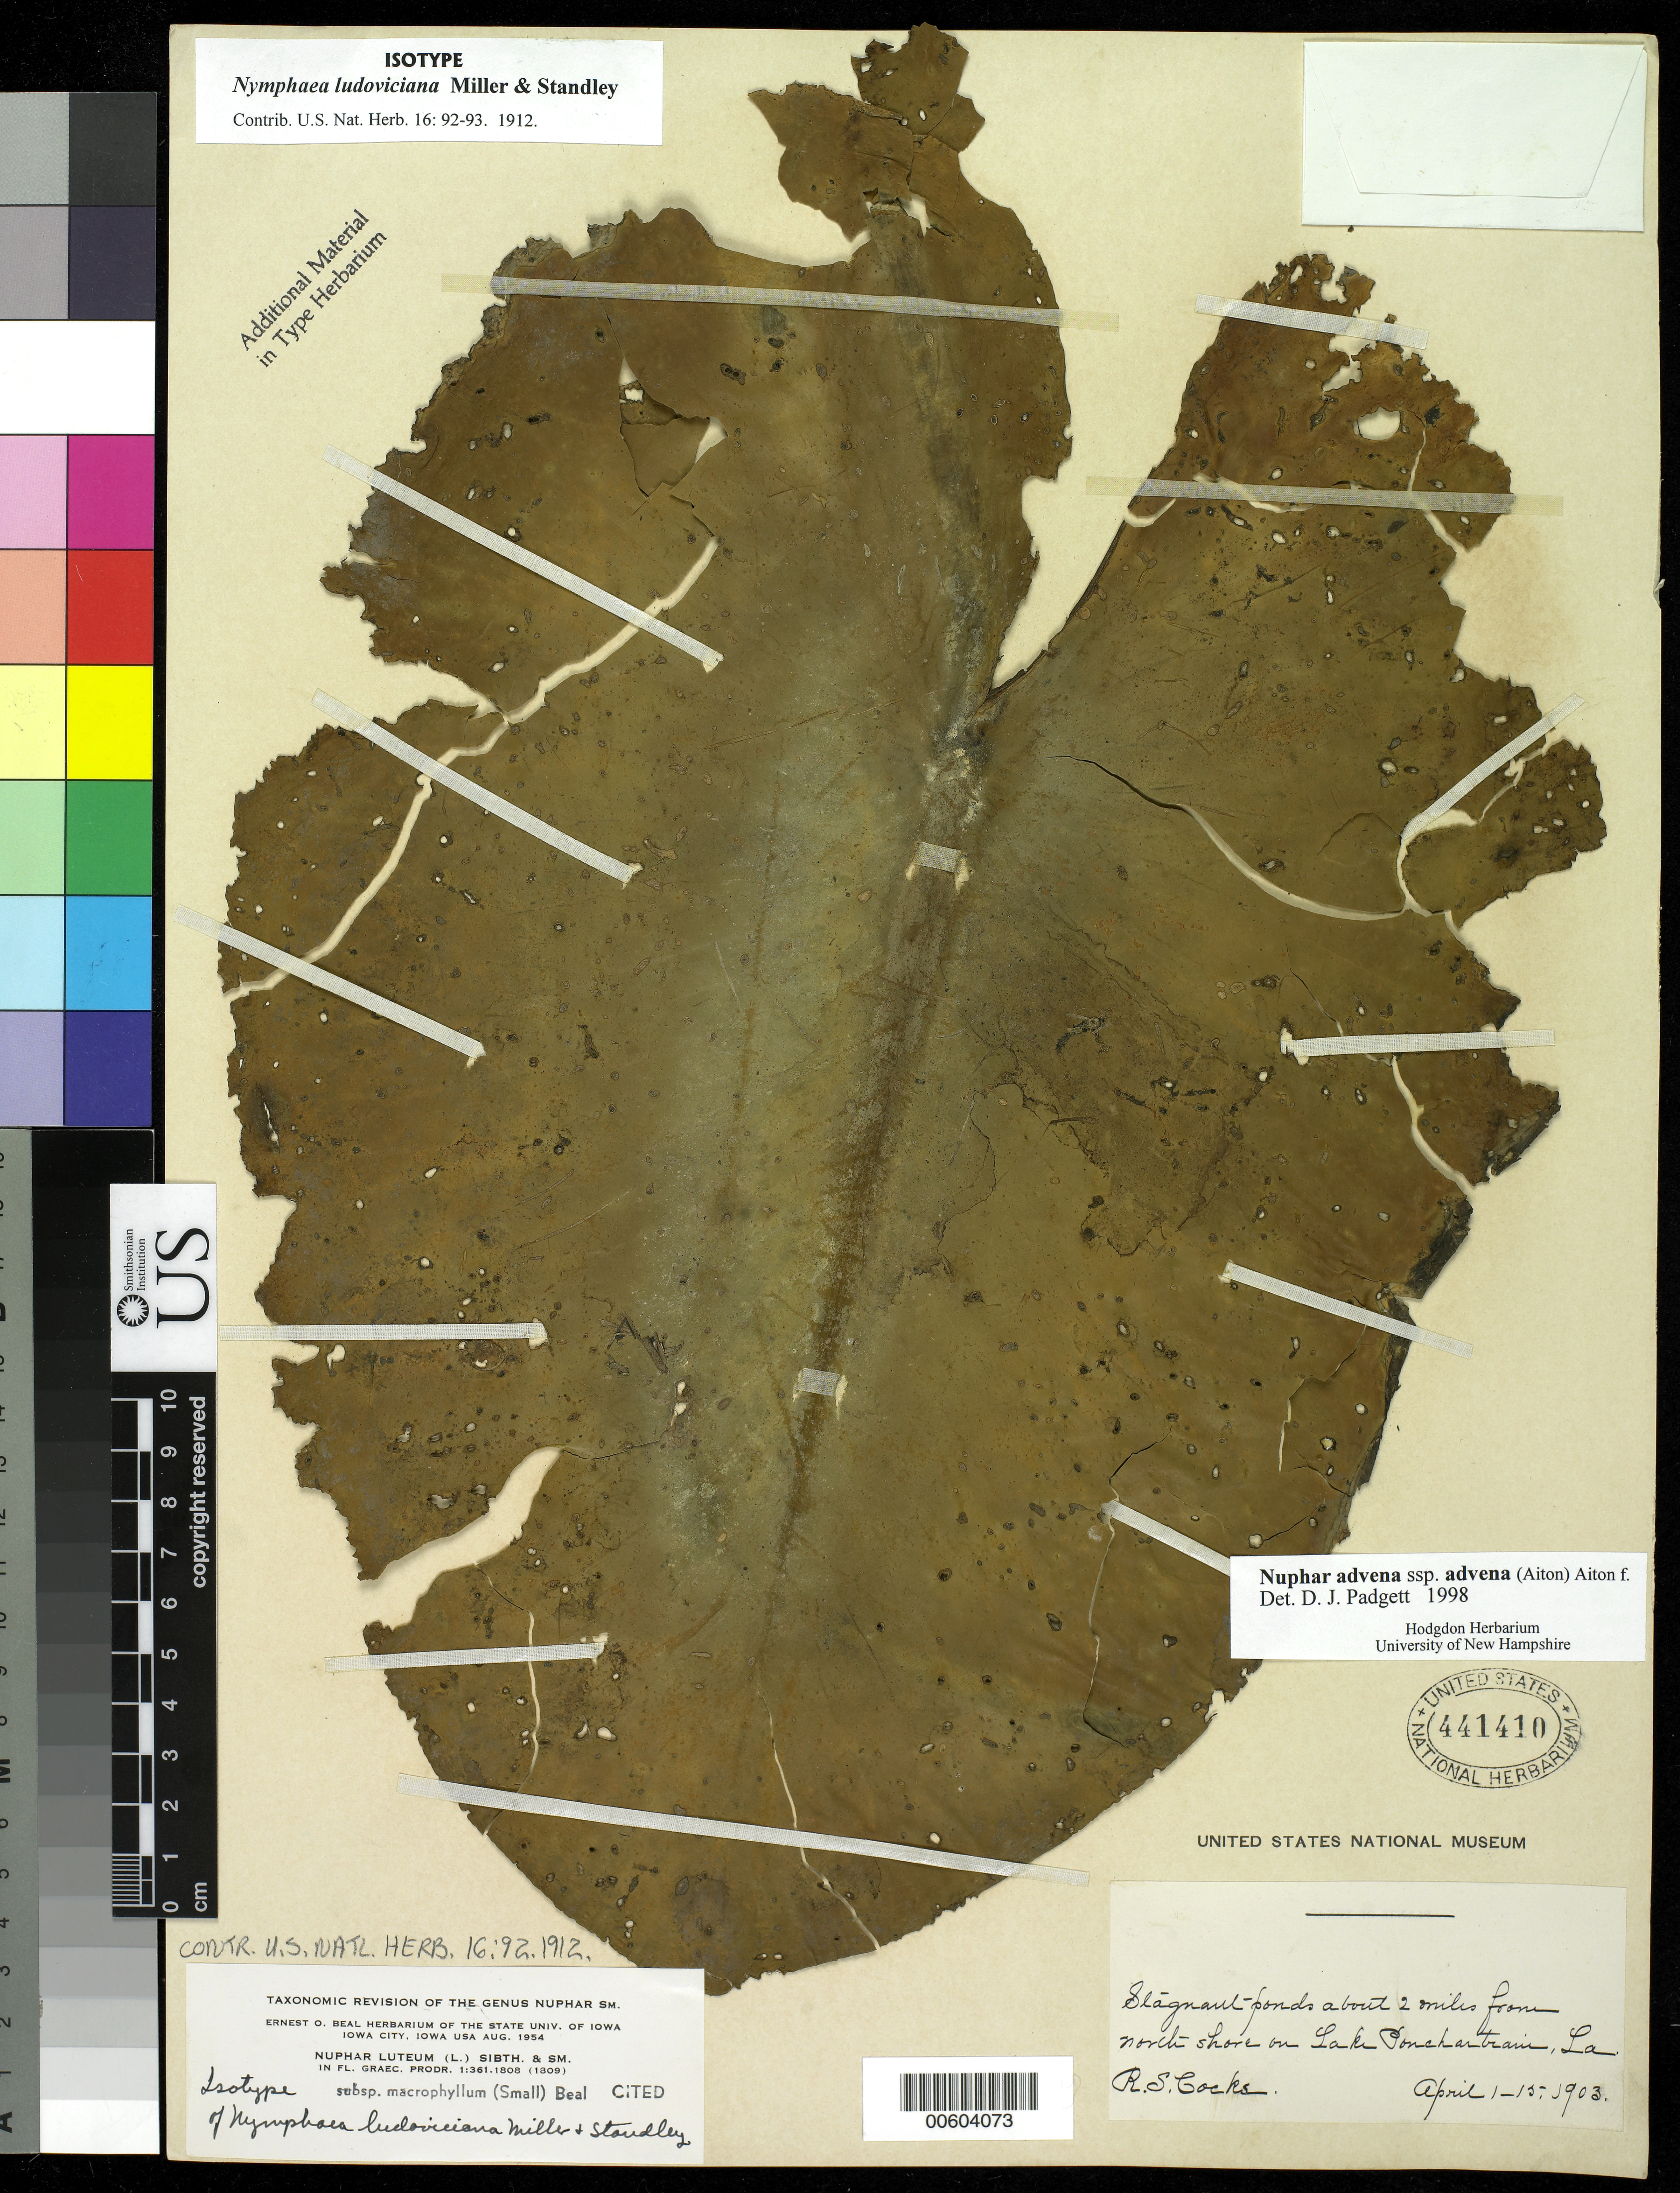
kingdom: Plantae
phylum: Tracheophyta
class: Magnoliopsida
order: Nymphaeales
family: Nymphaeaceae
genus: Nymphaea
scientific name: Nymphaea ludoviciana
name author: G.S. Mill. & Standl.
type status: Isotype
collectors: R. Cocks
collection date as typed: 01 Apr 1903 to 15 Apr 1903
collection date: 1903-04-01/1903-04-15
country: United States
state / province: Louisiana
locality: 2 Miles from North shore of Lake Ponchatrain.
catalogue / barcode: US 441410